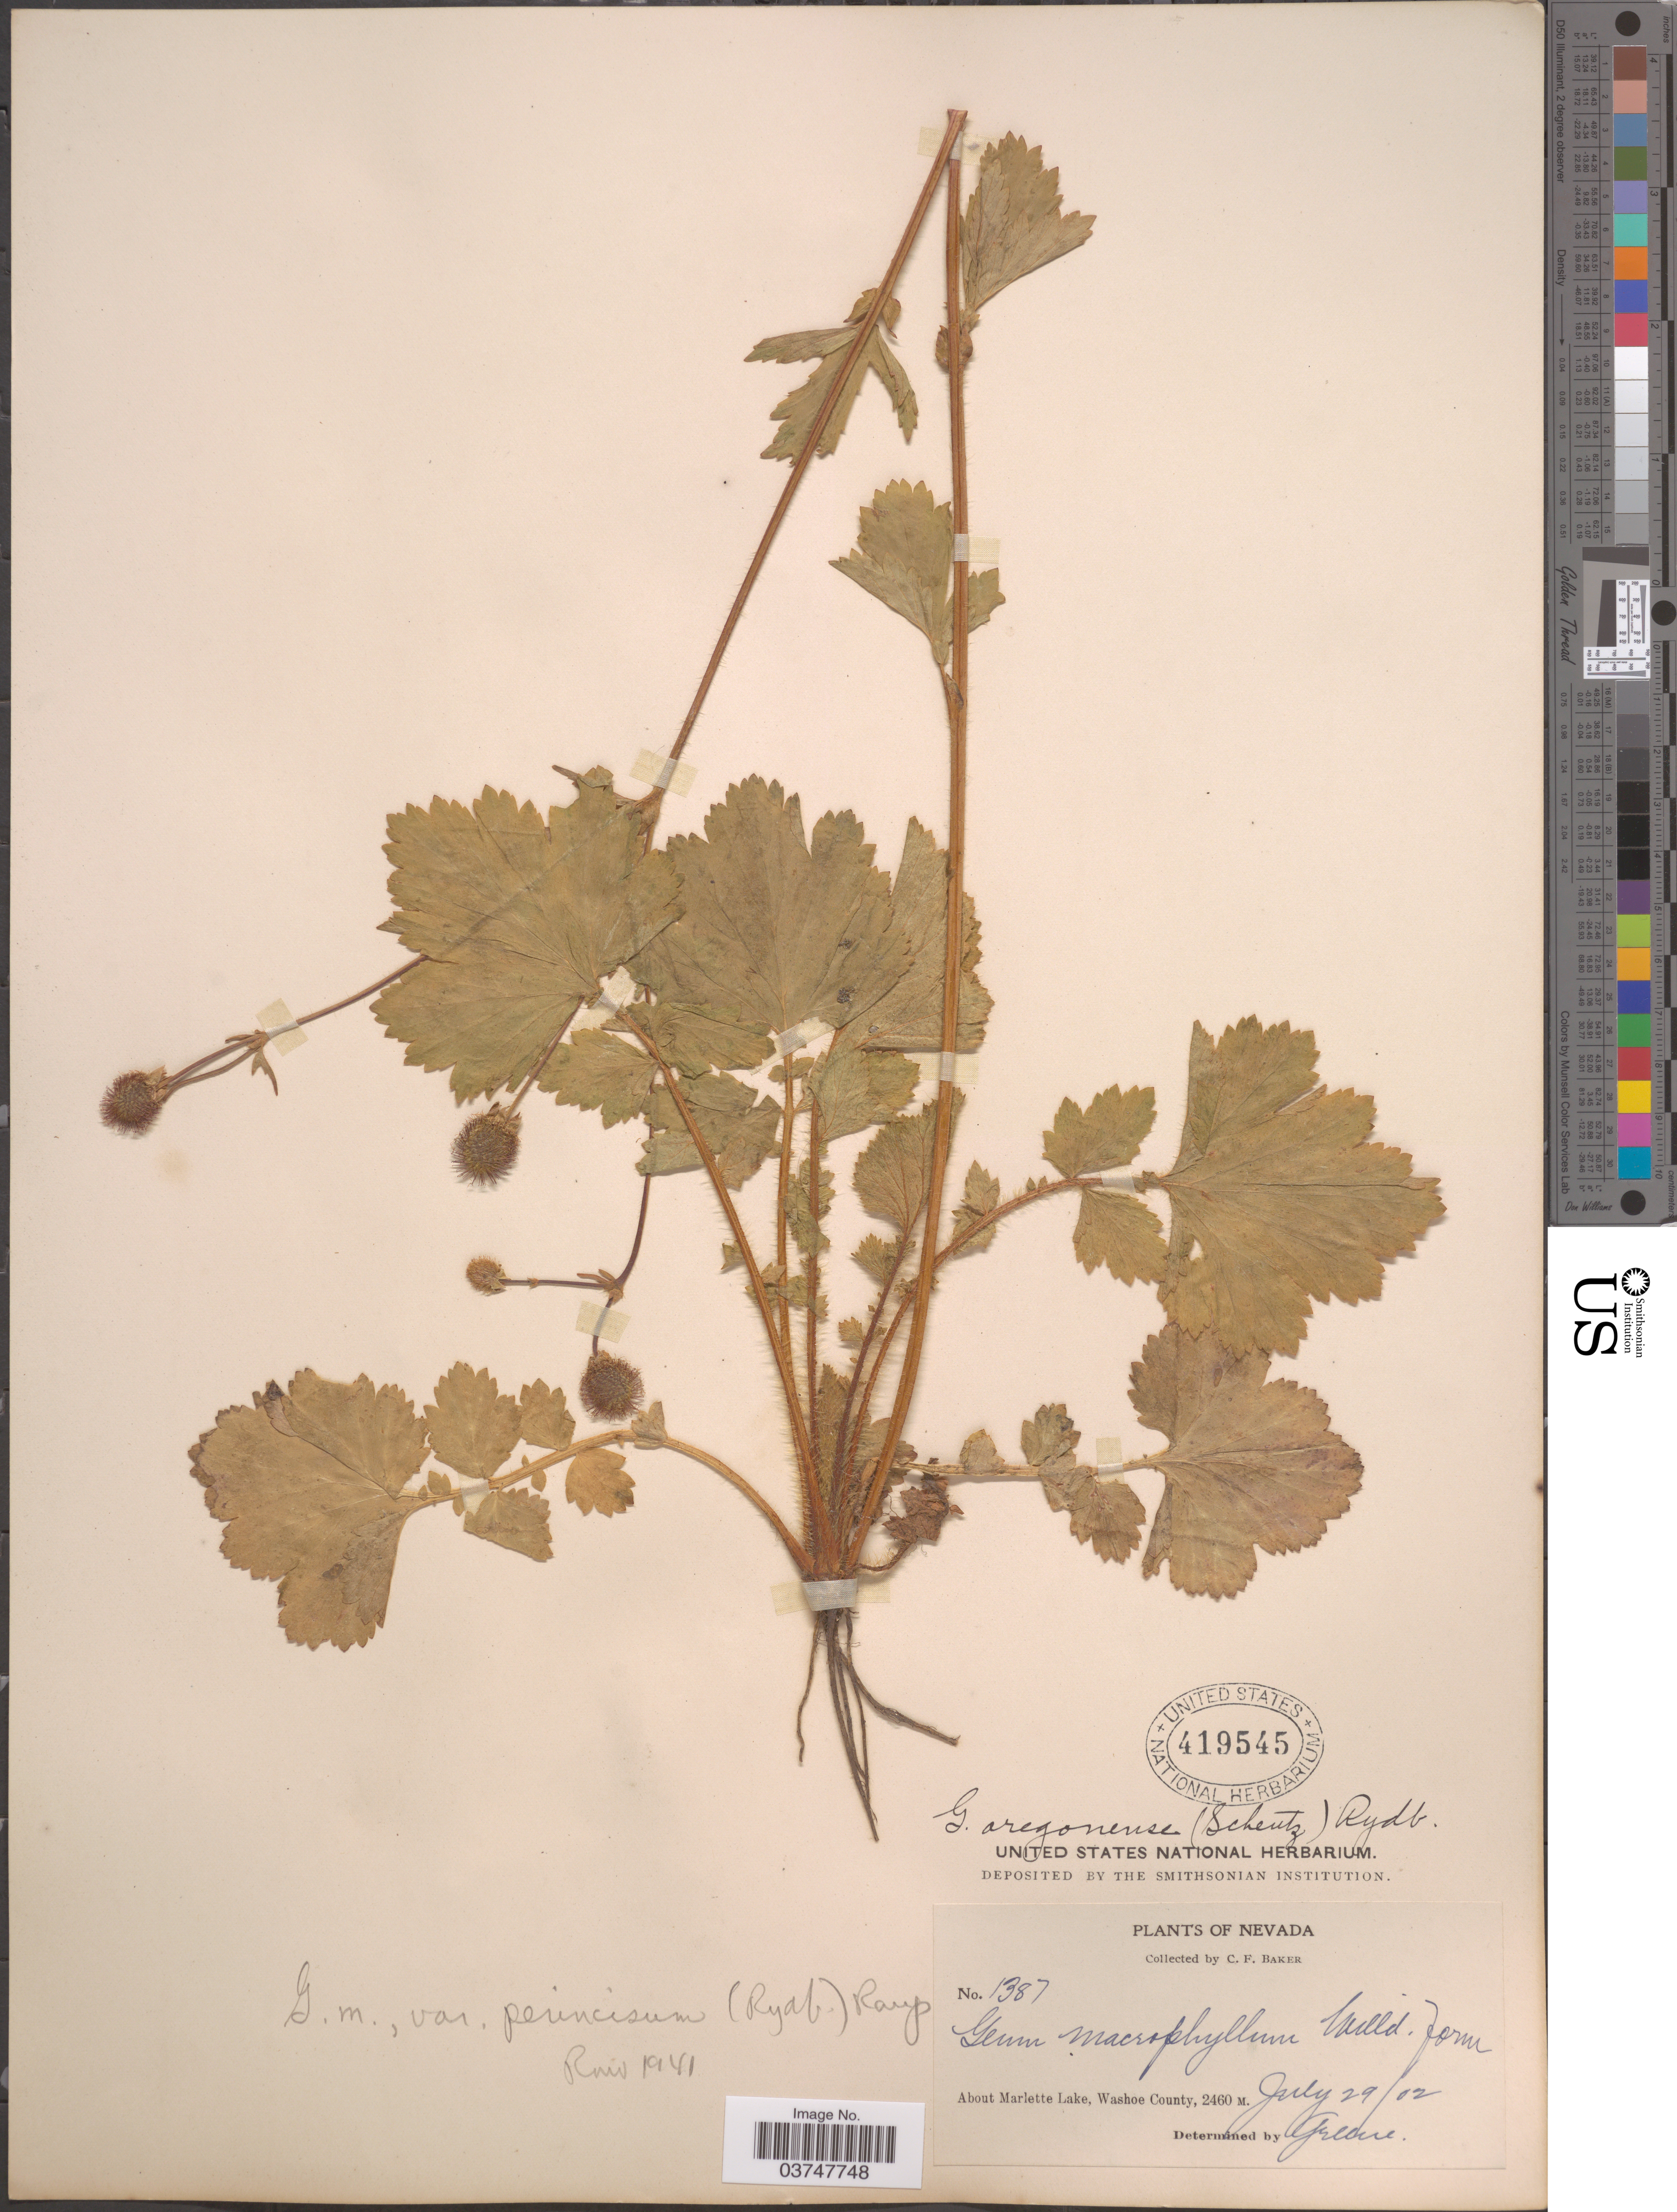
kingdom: Plantae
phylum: Tracheophyta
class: Magnoliopsida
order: Rosales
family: Rosaceae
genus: Geum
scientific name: Geum macrophyllum var. perincisum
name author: (Rydb.) Raup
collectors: C. F. Baker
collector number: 1387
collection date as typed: Transcribed d/m/y: 29/7/2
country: United States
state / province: Nevada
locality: About Marlette Lake, Washoe County.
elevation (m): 2460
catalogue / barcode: US 419545